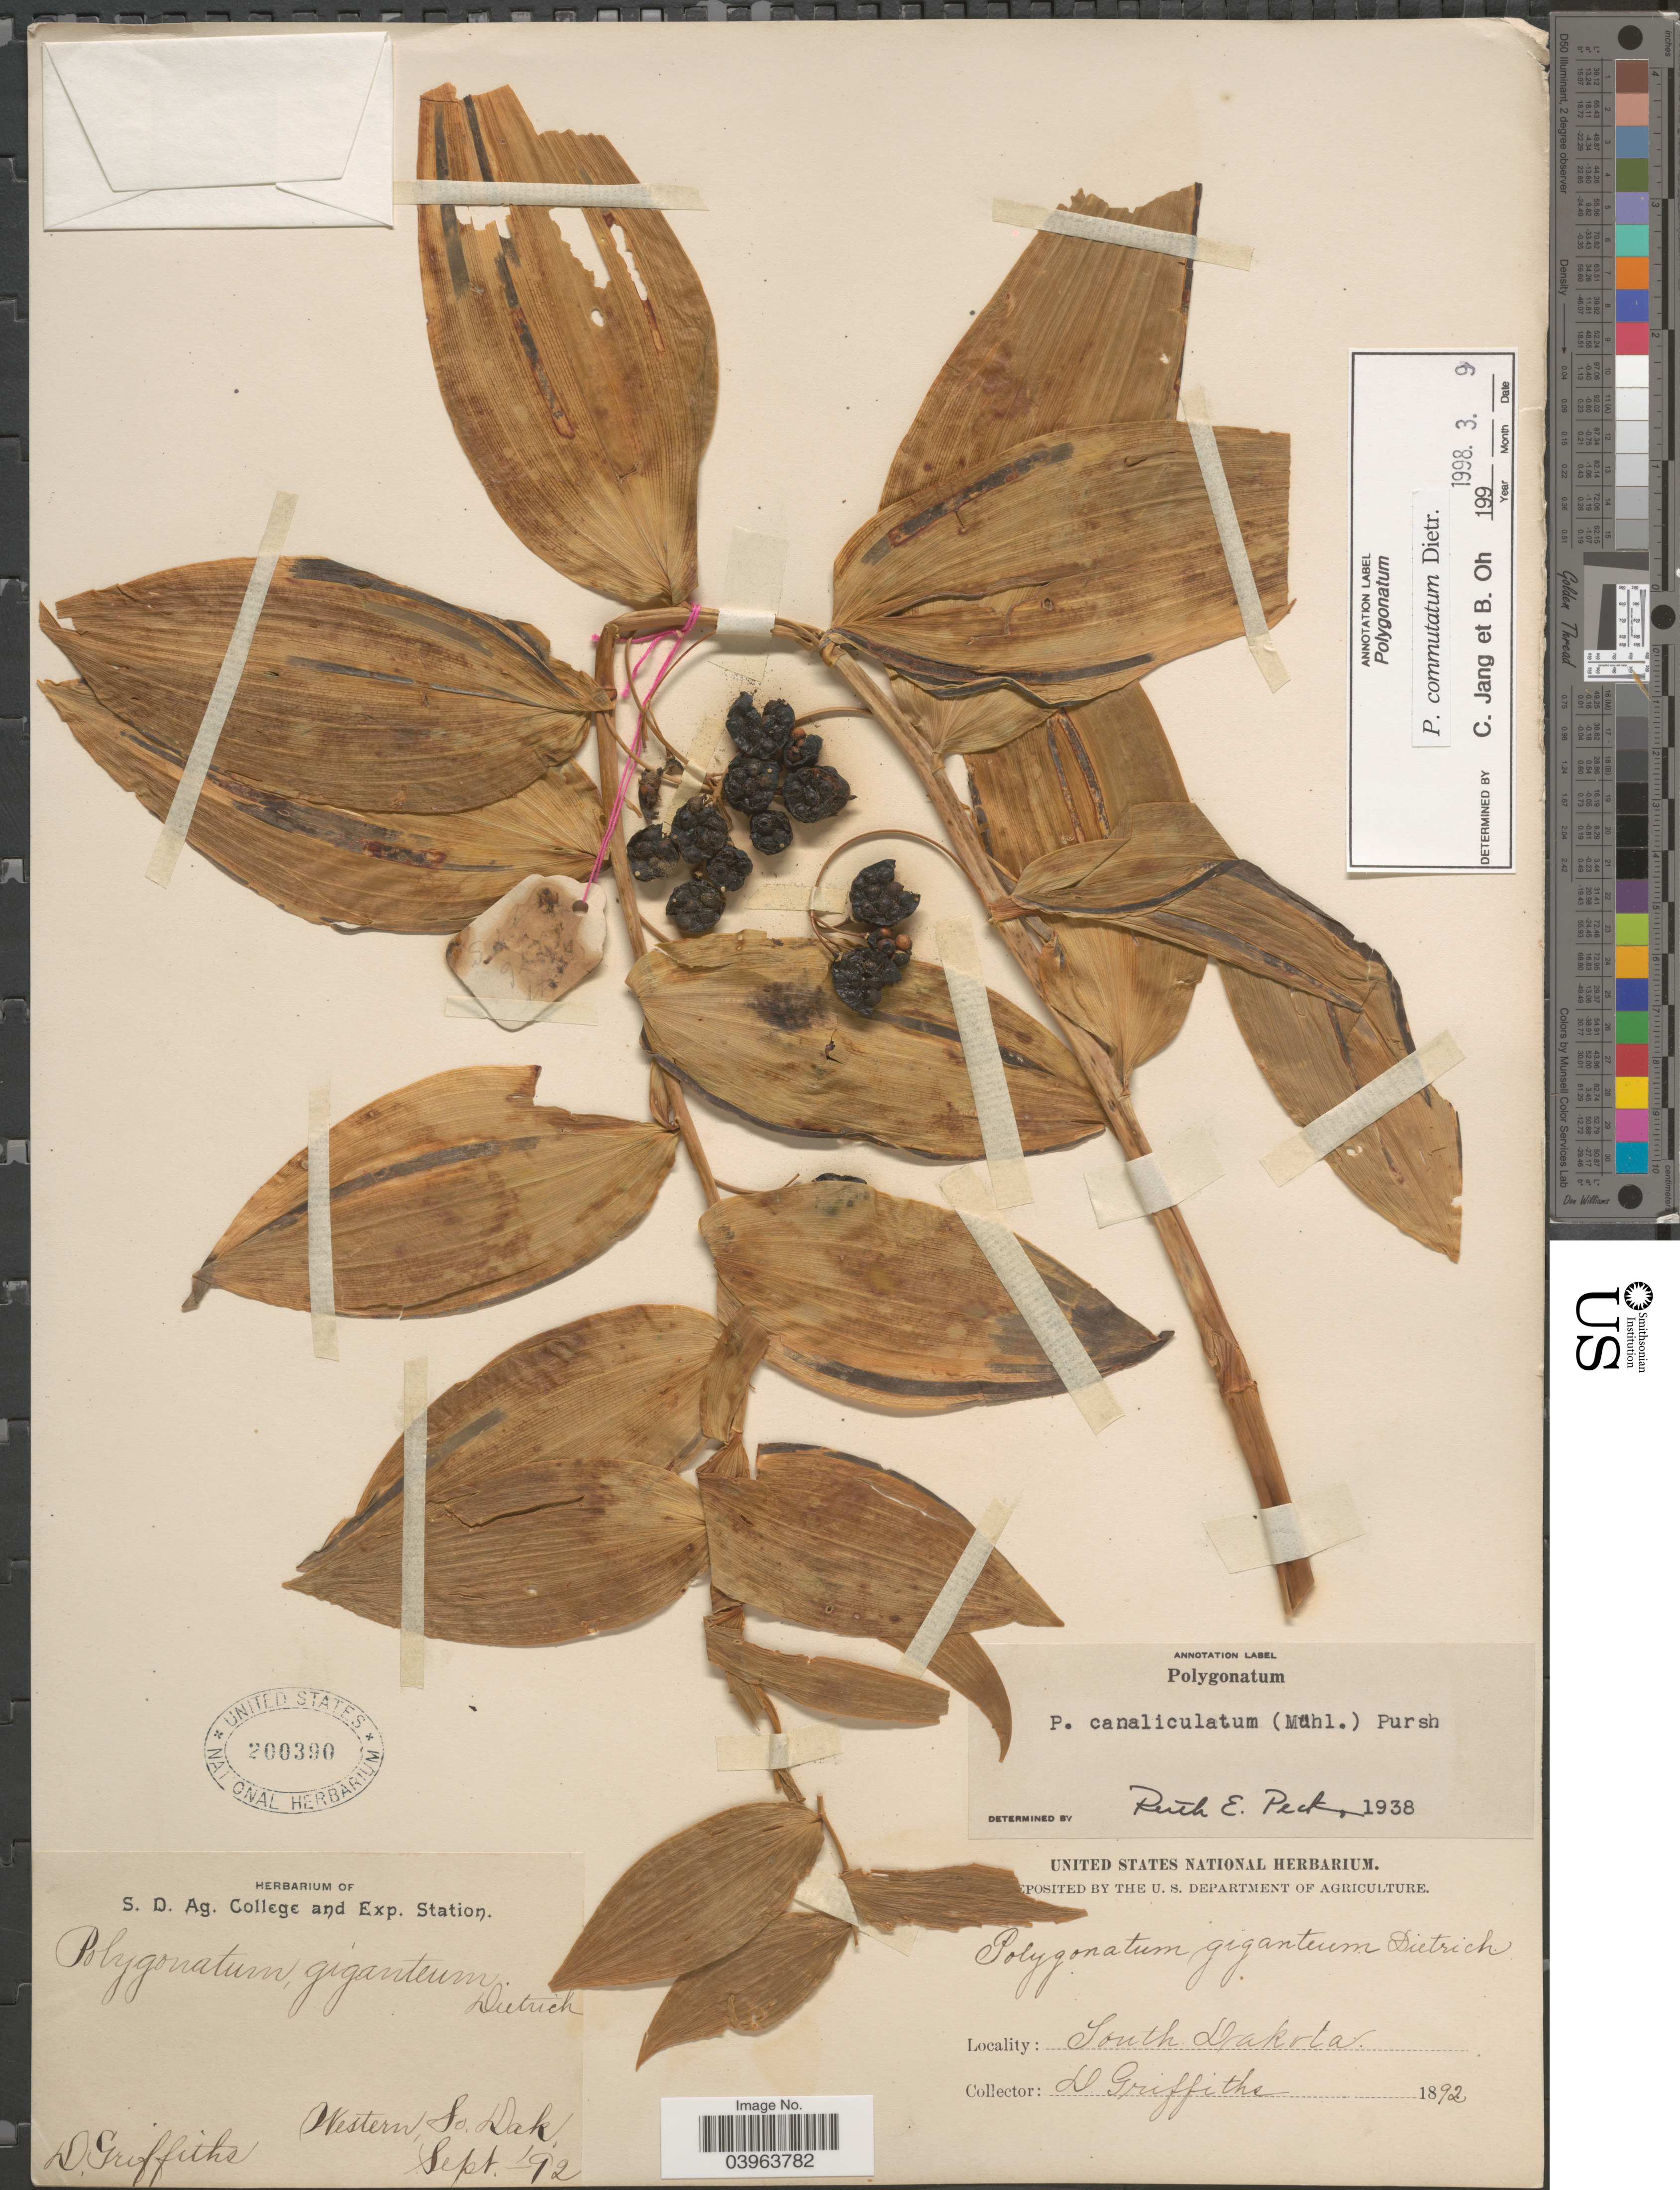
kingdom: Plantae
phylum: Tracheophyta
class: Liliopsida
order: Asparagales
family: Asparagaceae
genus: Polygonatum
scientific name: Polygonatum commutatum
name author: (Schult. f.) A. Dietr.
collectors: D. Griffiths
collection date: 1892-09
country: United States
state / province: South Dakota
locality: Western, So. Dak.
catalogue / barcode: US 200390